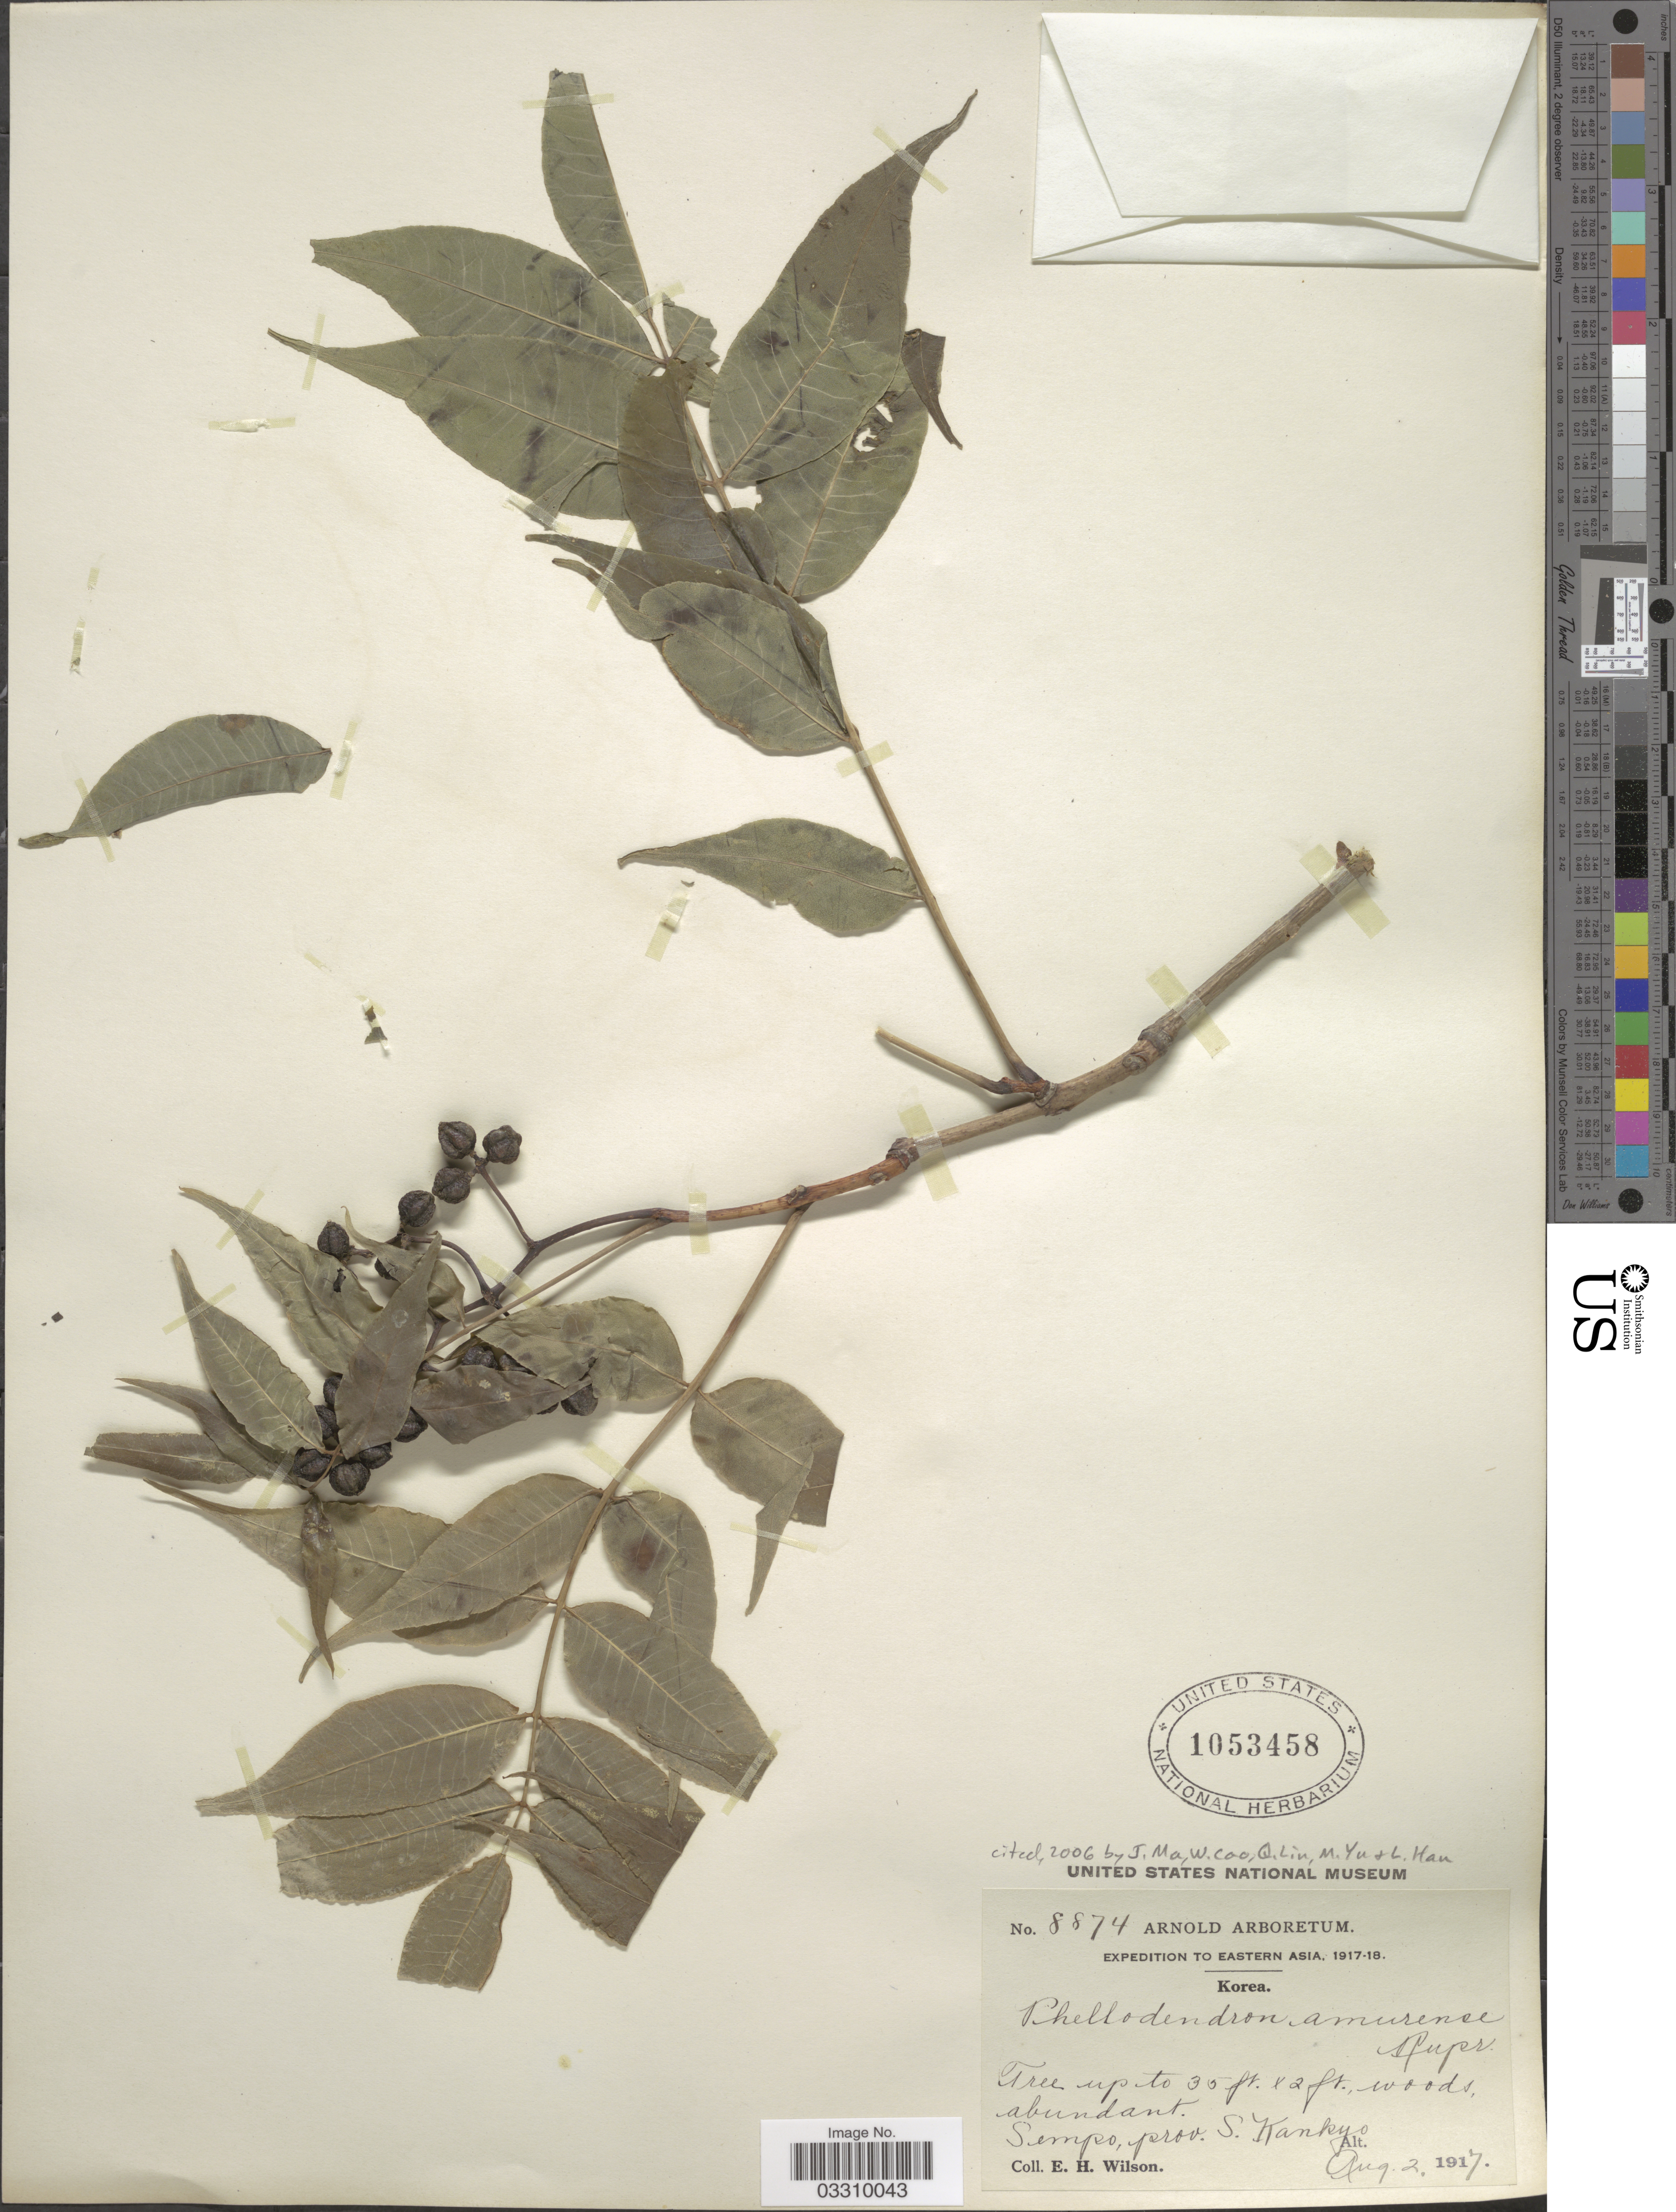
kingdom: Plantae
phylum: Tracheophyta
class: Magnoliopsida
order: Sapindales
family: Rutaceae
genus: Phellodendron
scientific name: Phellodendron amurense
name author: Rupr.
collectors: E. Wilson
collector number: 8874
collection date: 1917-08-02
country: North Korea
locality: Eastern Asia. Korea. Sempo , prov. S. Kankyo.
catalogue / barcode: US 1053458